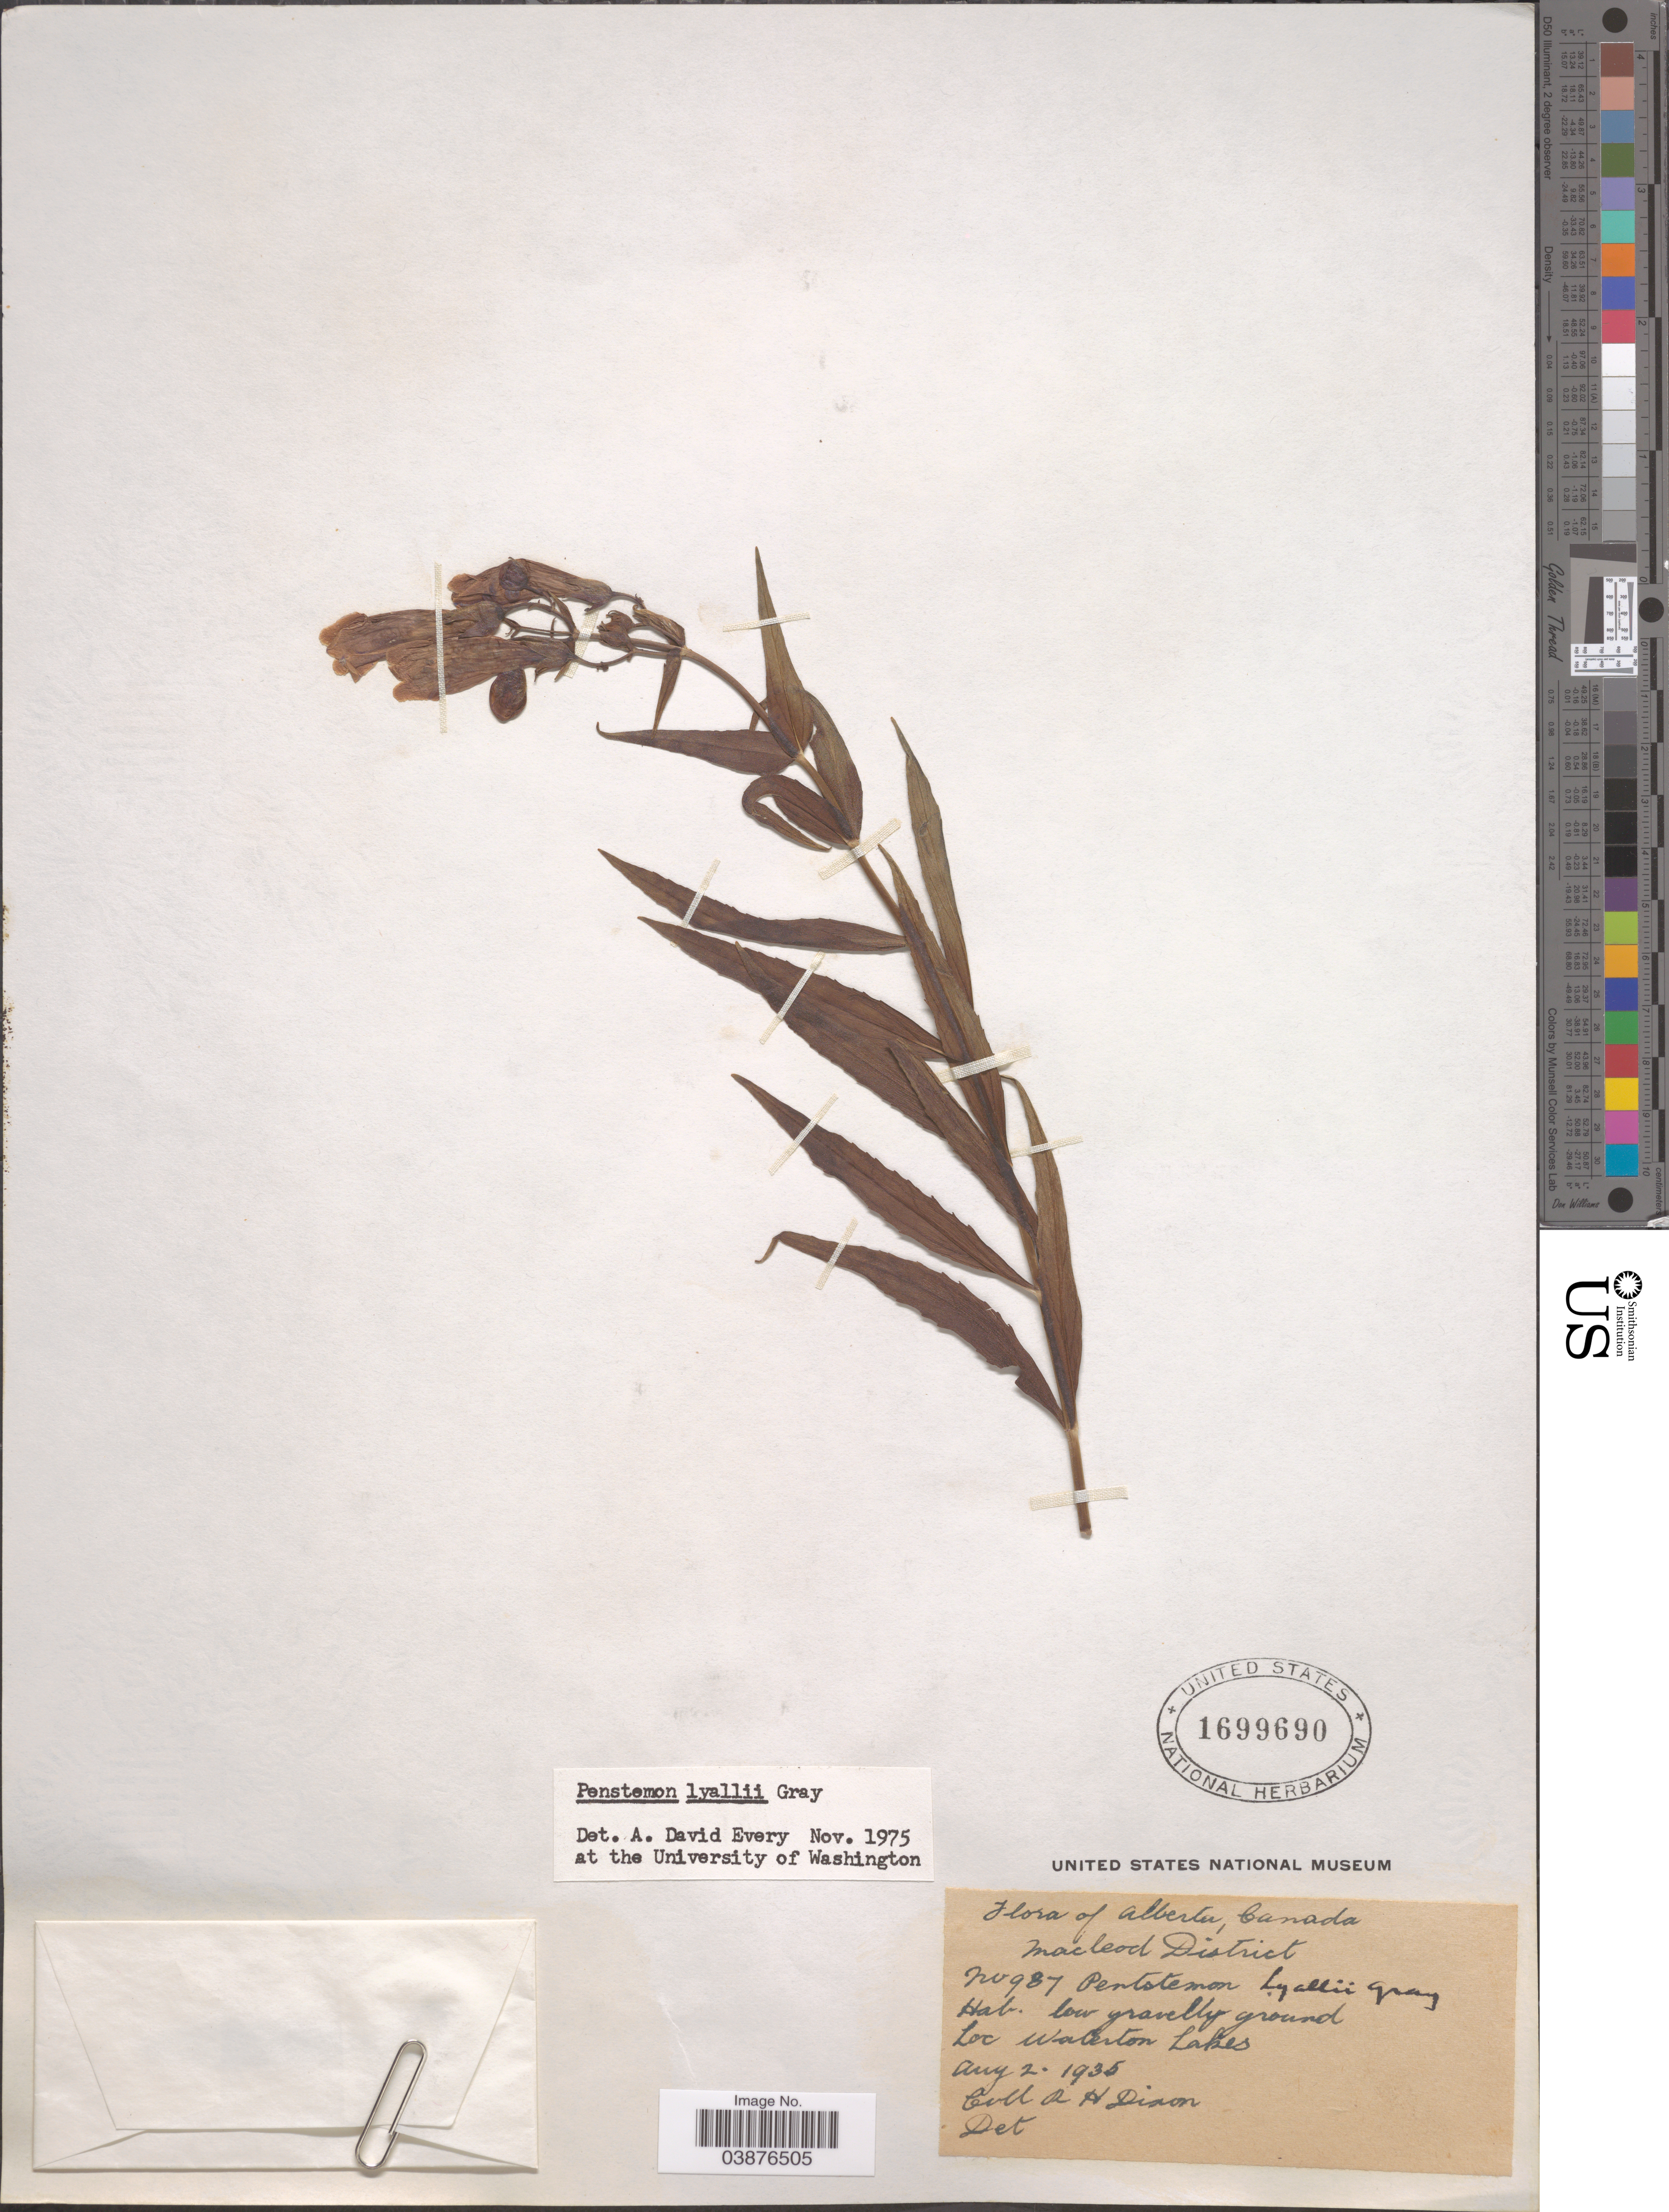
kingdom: Plantae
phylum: Tracheophyta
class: Magnoliopsida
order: Lamiales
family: Plantaginaceae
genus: Penstemon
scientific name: Penstemon lyallii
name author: (A. Gray) A. Gray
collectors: R. H. Dixon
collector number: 987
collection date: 1935-08-02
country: Canada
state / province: Alberta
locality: Macleod District. Walerton Lakes.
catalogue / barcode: US 1699690